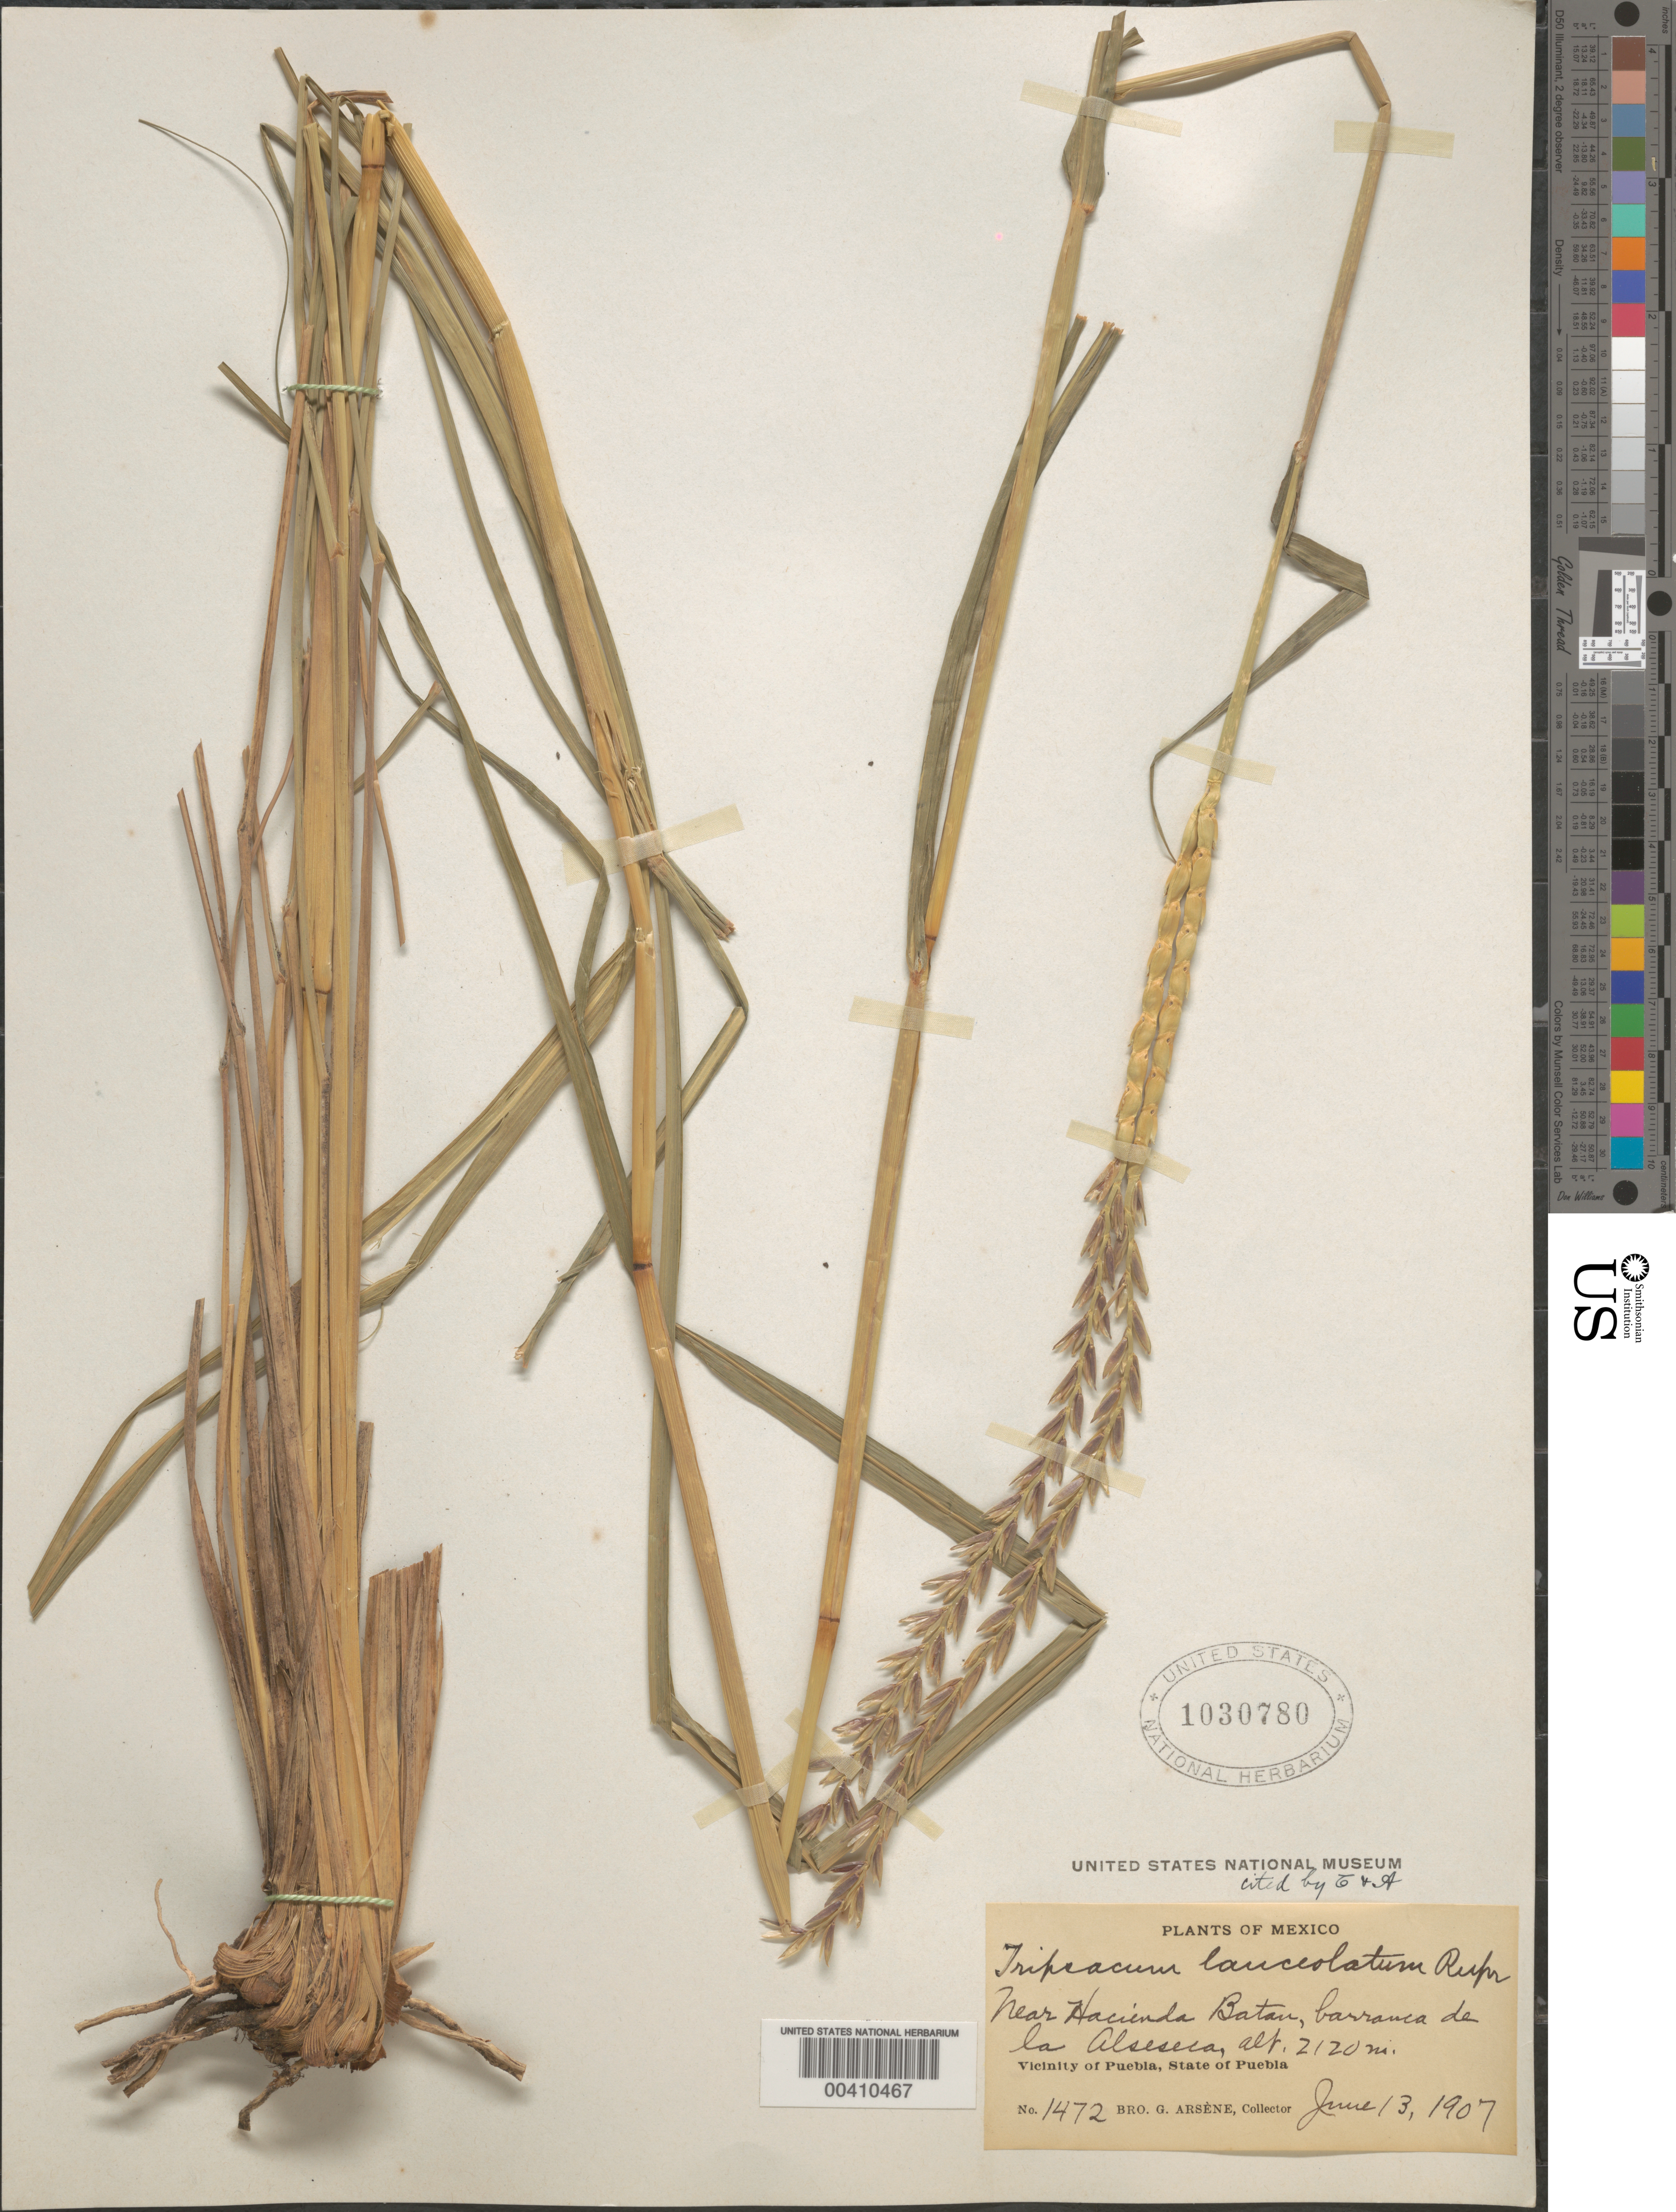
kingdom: Plantae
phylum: Tracheophyta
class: Liliopsida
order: Poales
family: Poaceae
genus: Tripsacum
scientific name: Tripsacum lanceolatum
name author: Rupr. ex E. Fourn.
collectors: Bro. G. Arsène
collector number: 1472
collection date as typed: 13 Jun 1907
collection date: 1907-06-13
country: Mexico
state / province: Puebla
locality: Near Hacienda Batan, barranca of La Alseseca, vicinity of Puebla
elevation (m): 2120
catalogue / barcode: US 1030780